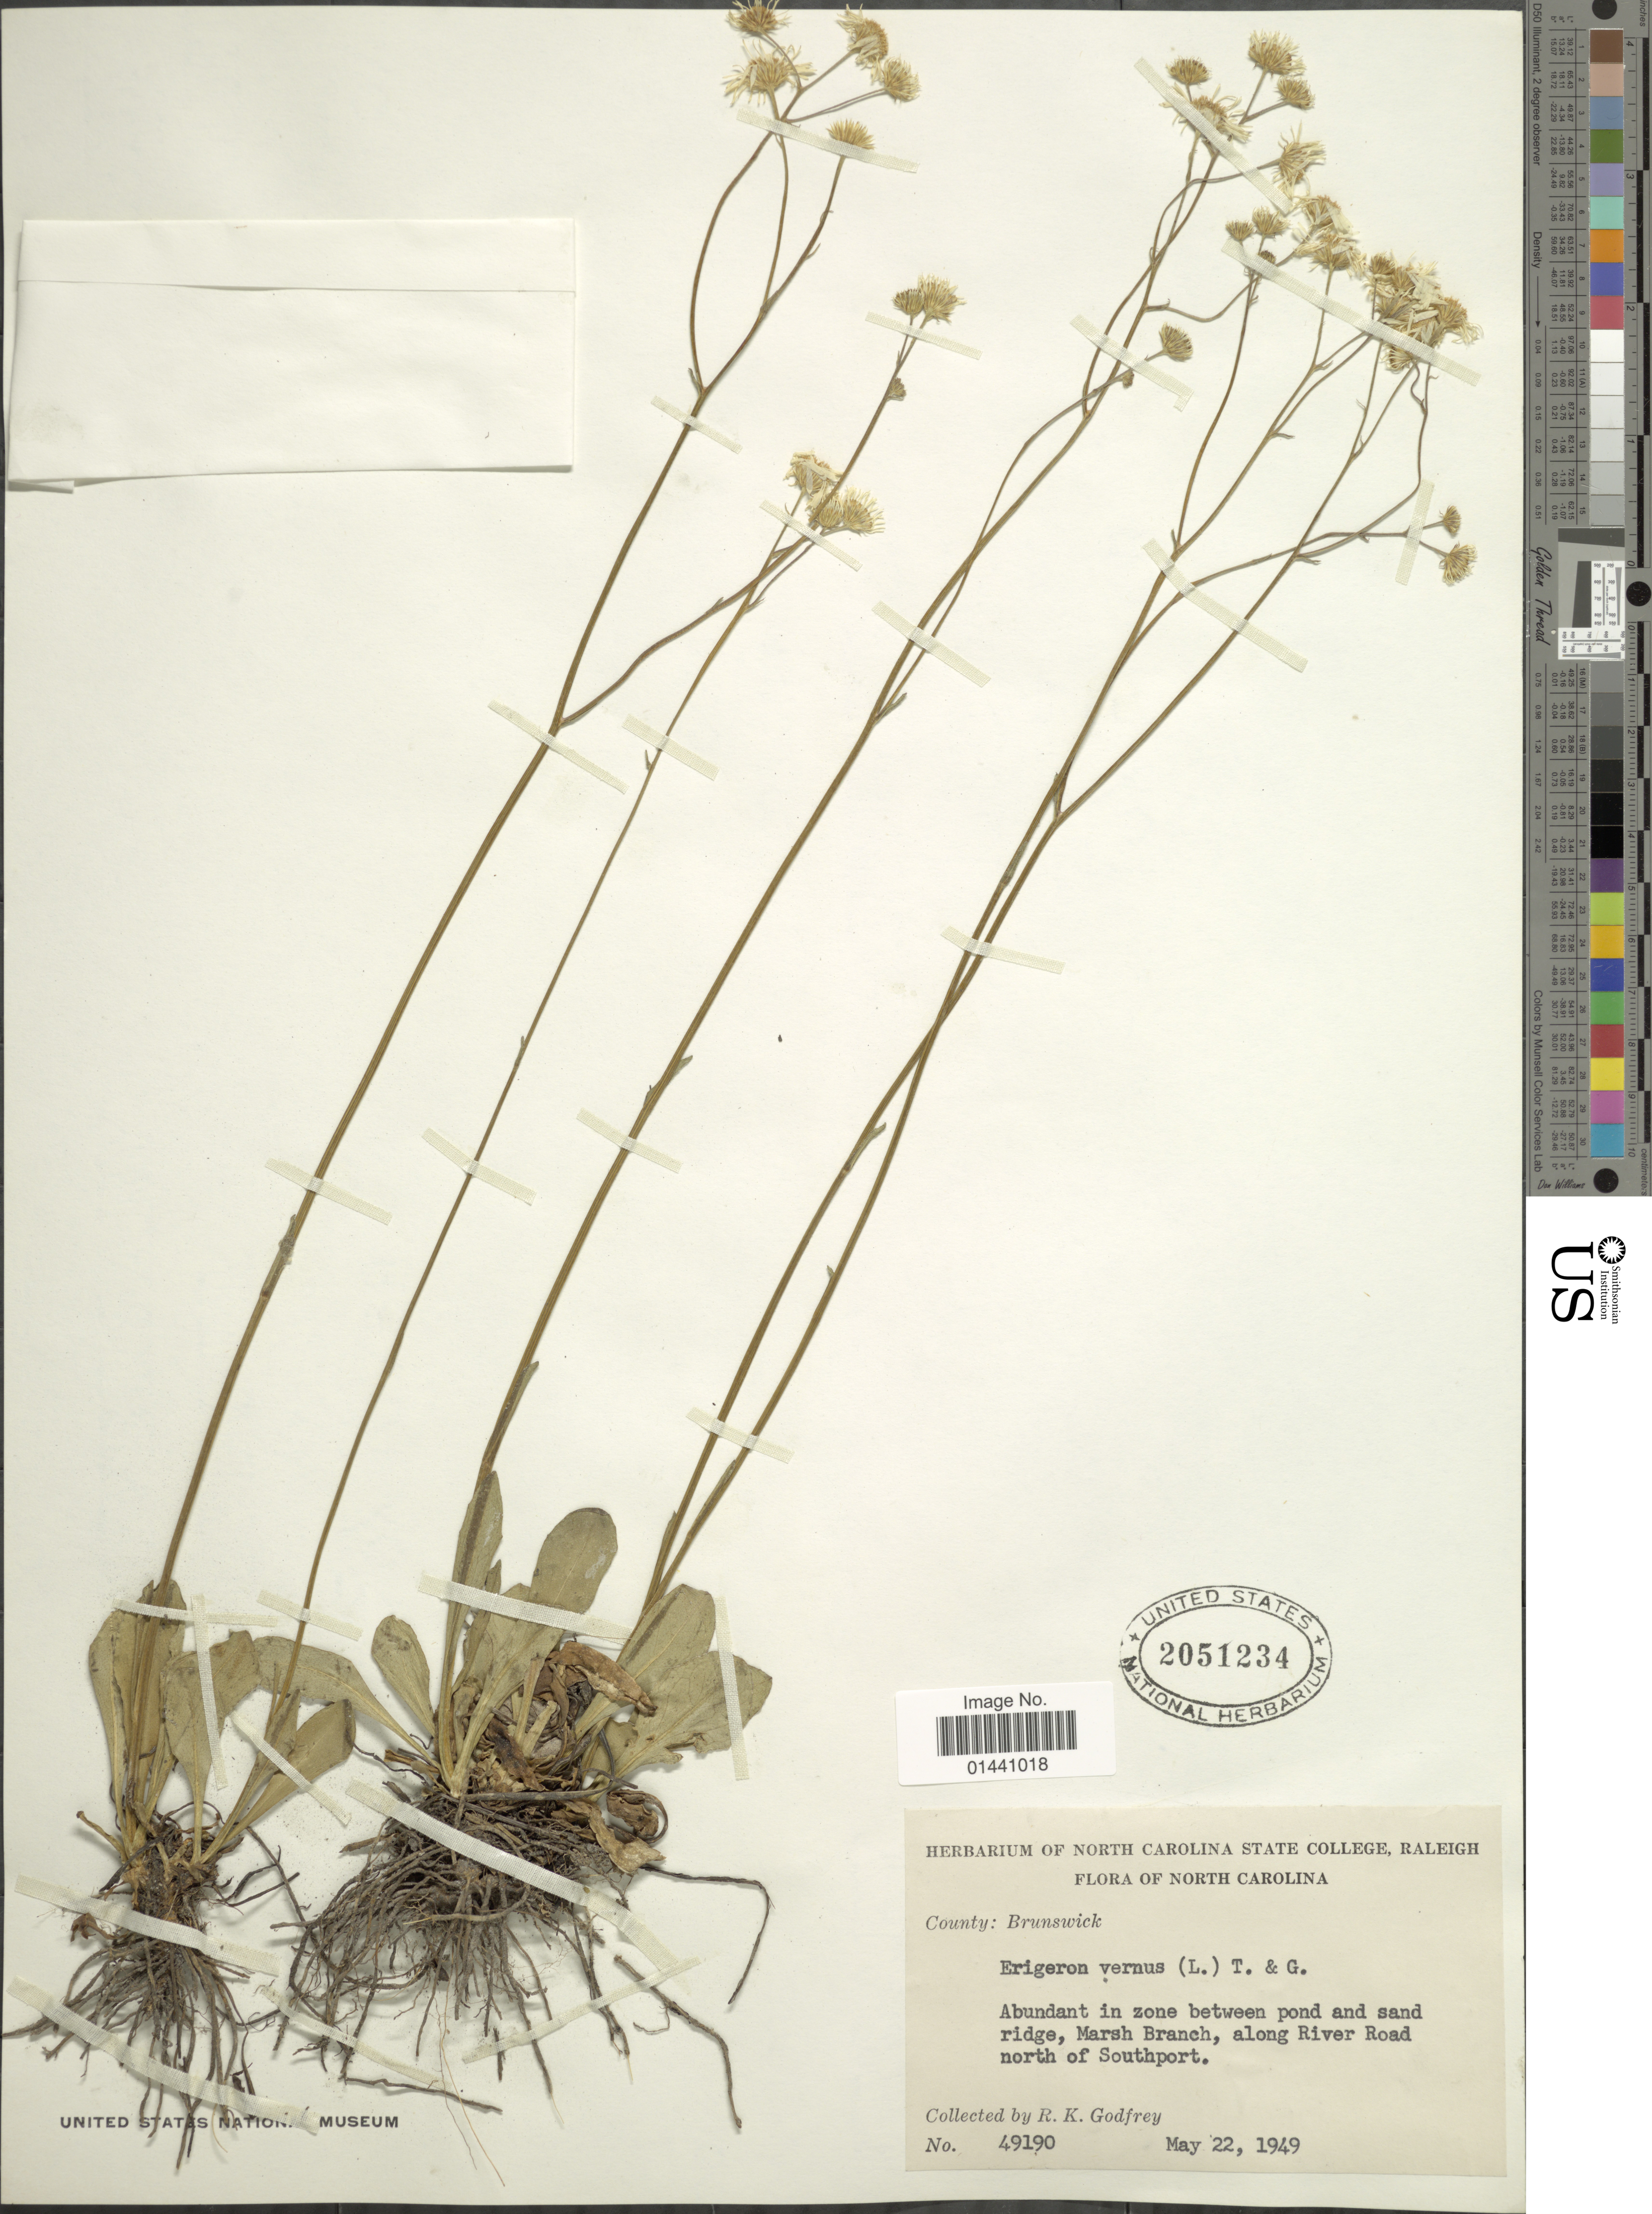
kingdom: Plantae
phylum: Tracheophyta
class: Magnoliopsida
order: Asterales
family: Asteraceae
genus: Erigeron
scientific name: Erigeron vernus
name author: (L.) Torr. & A. Gray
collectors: R. K. Godfrey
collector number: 49190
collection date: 1949-05-22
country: United States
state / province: North Carolina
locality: Abundant in zone between pond and sand ridge, Marsh Branch, along River Road north of Southport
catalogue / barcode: US 2051234